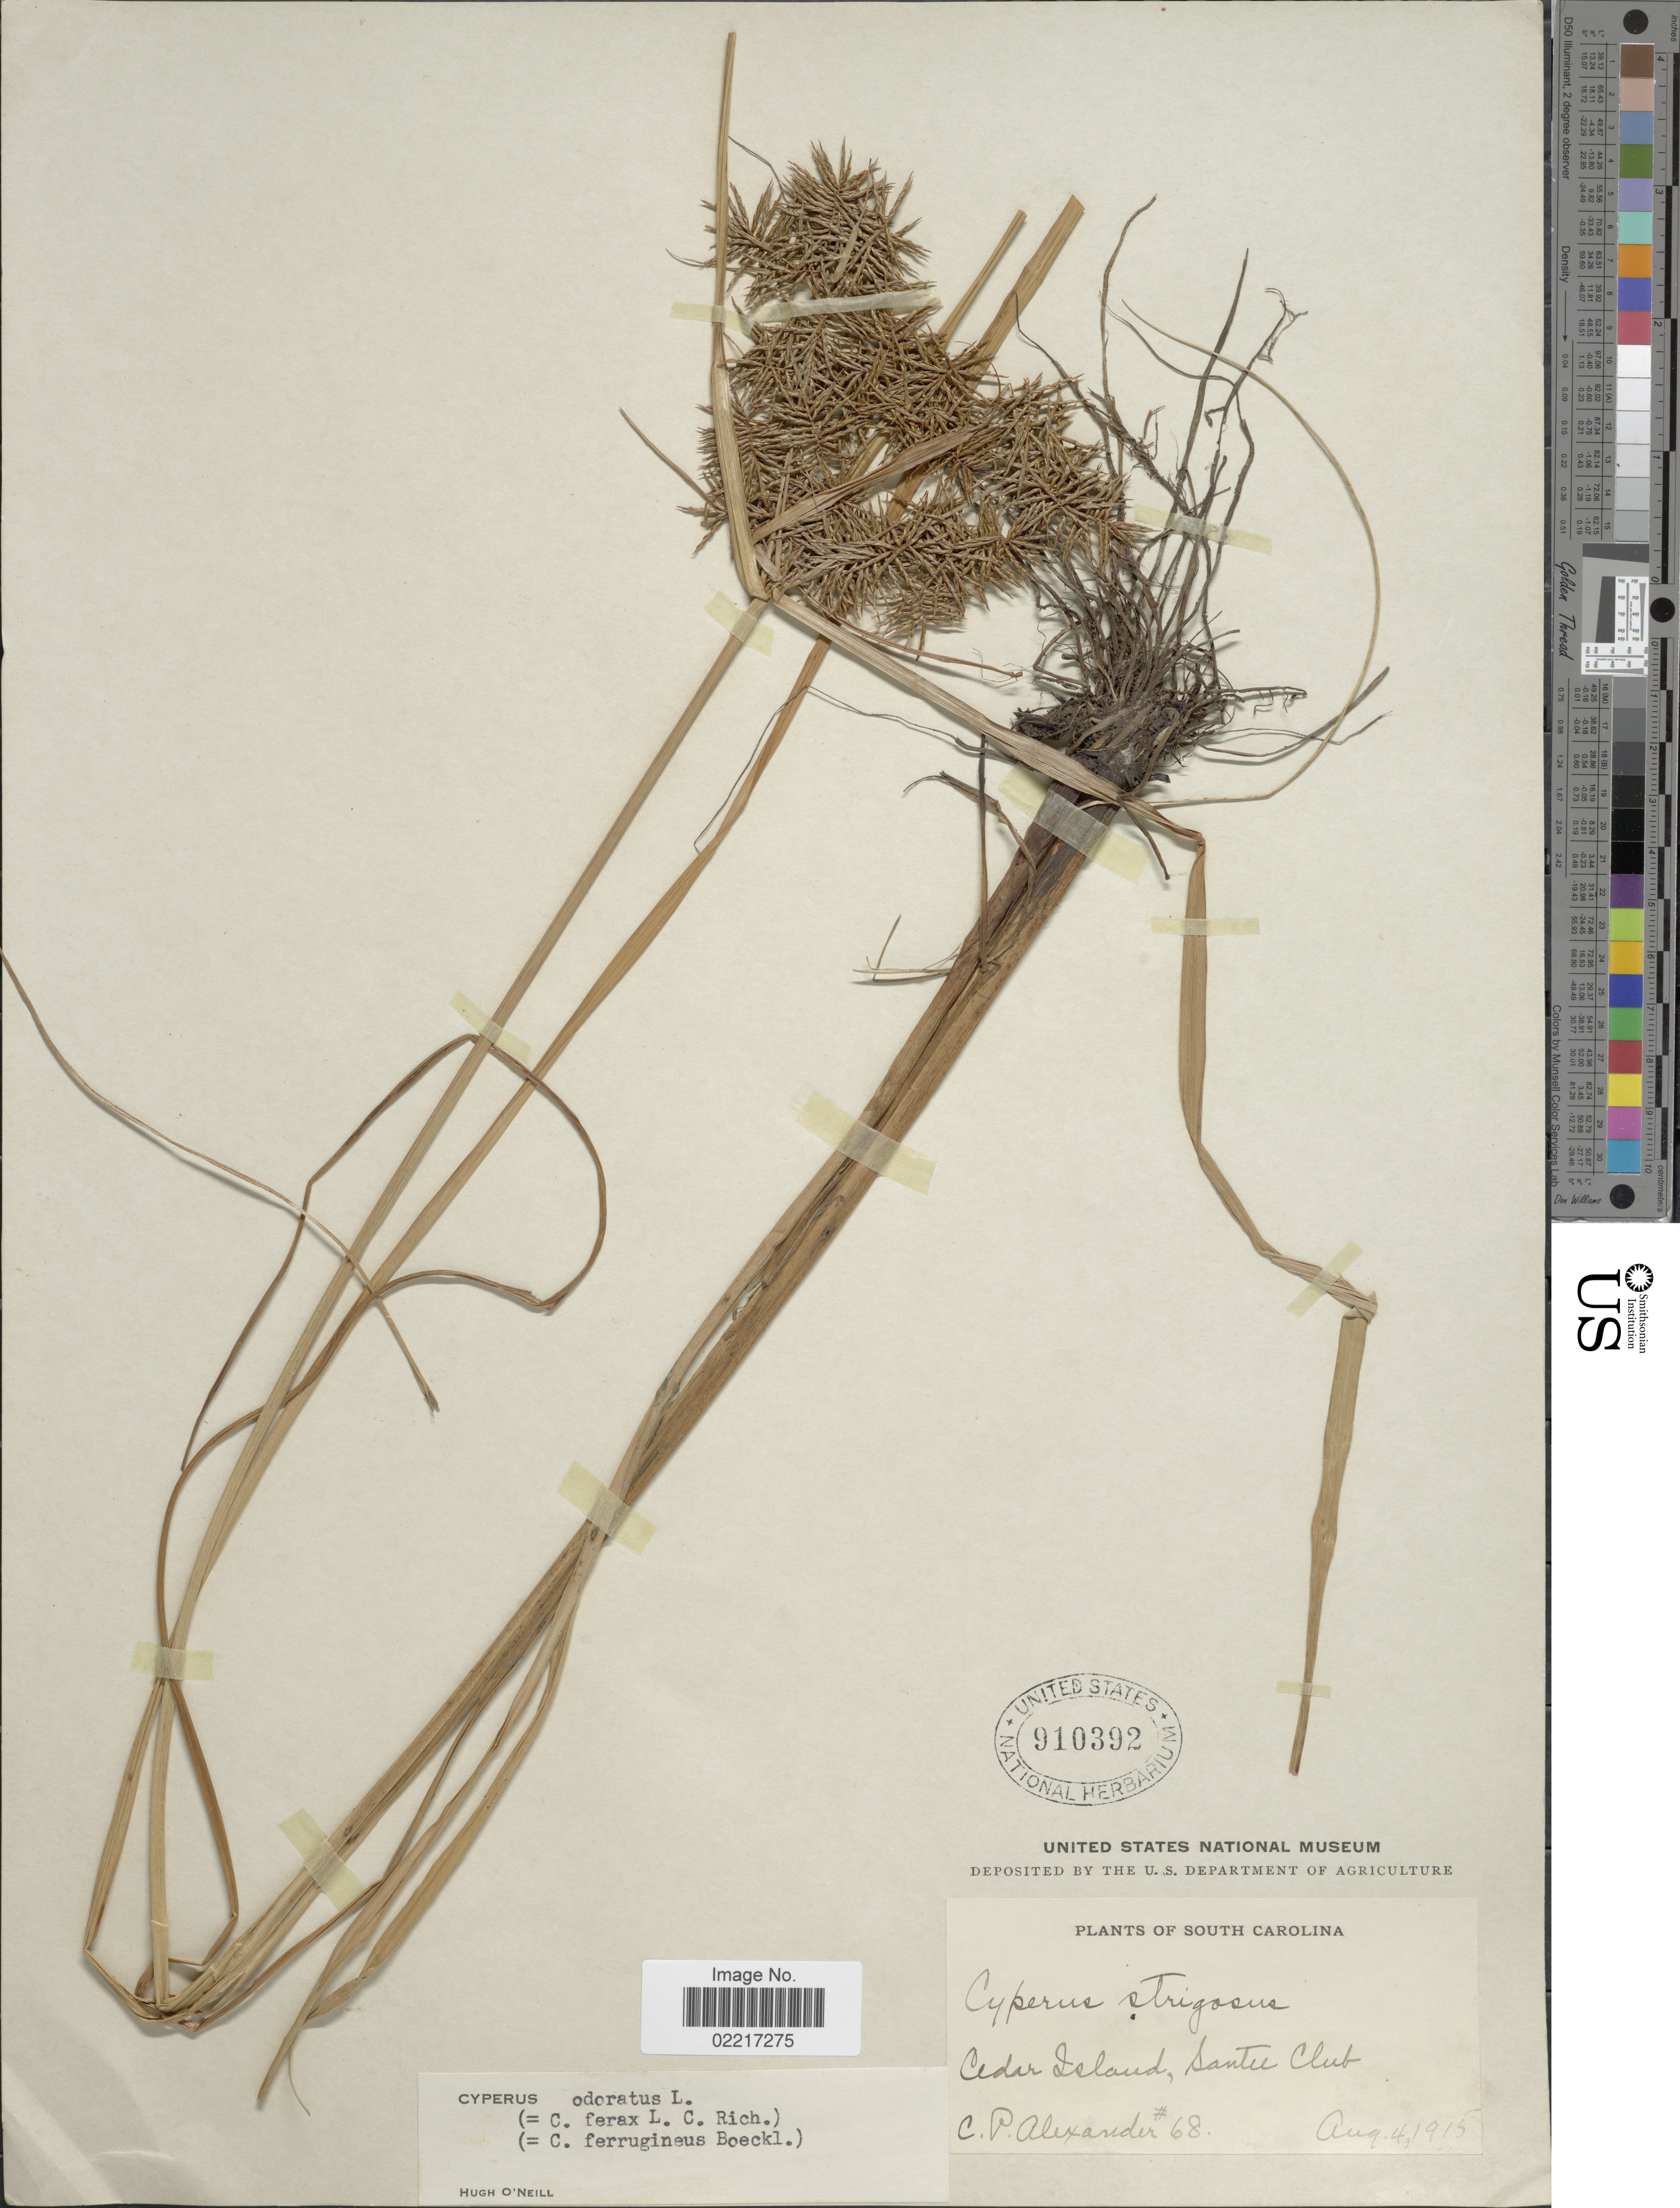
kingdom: Plantae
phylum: Tracheophyta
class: Liliopsida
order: Poales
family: Cyperaceae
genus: Cyperus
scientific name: Cyperus odoratus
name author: L.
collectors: C. P. Alexander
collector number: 68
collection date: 1915-08-04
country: United States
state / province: South Carolina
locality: Cedar Island, Santee Club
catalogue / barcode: US 910392